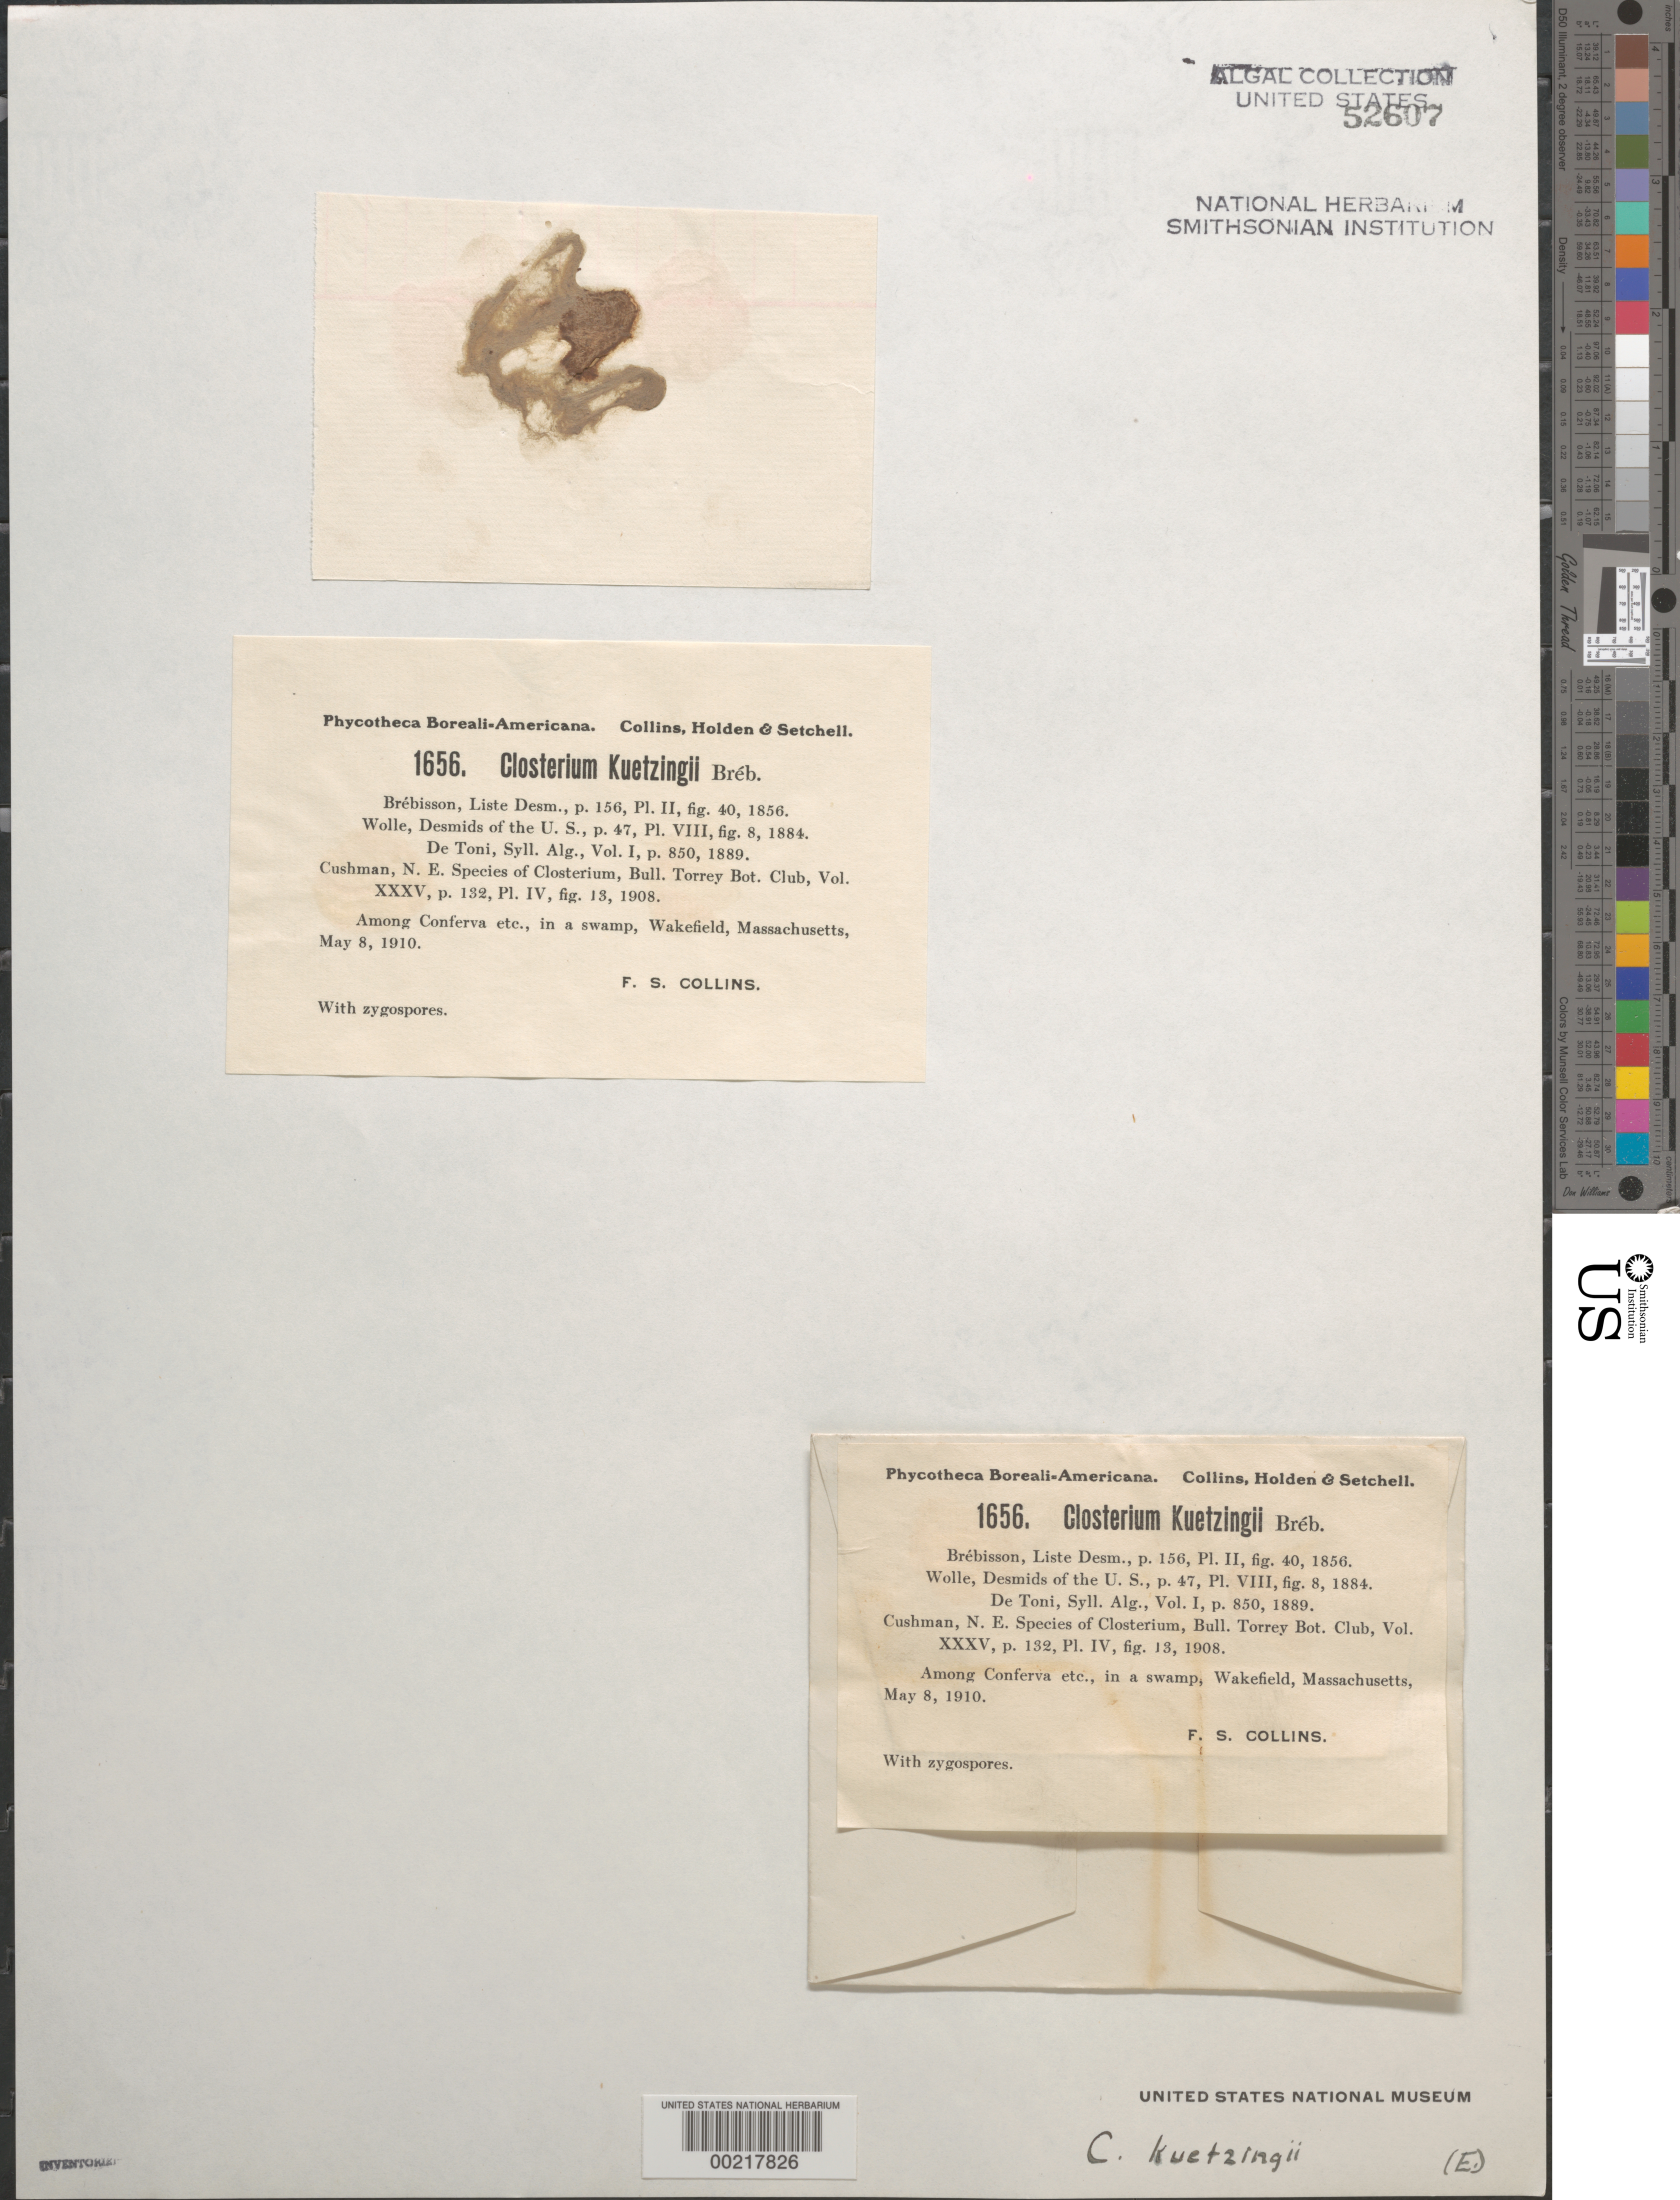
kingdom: Plantae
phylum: Charophyta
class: Zygnematophyceae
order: Zygnematales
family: Closteriaceae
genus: Closterium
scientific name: Closterium kuetzingii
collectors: F. Collins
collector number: PB-A 1656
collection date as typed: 08 May 1910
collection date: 1910-05-08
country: United States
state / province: Massachusetts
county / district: Middlesex County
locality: Wakefield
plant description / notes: Collins, Holden & Setchell, Phycotheca Boreali-Americana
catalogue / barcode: US 52607